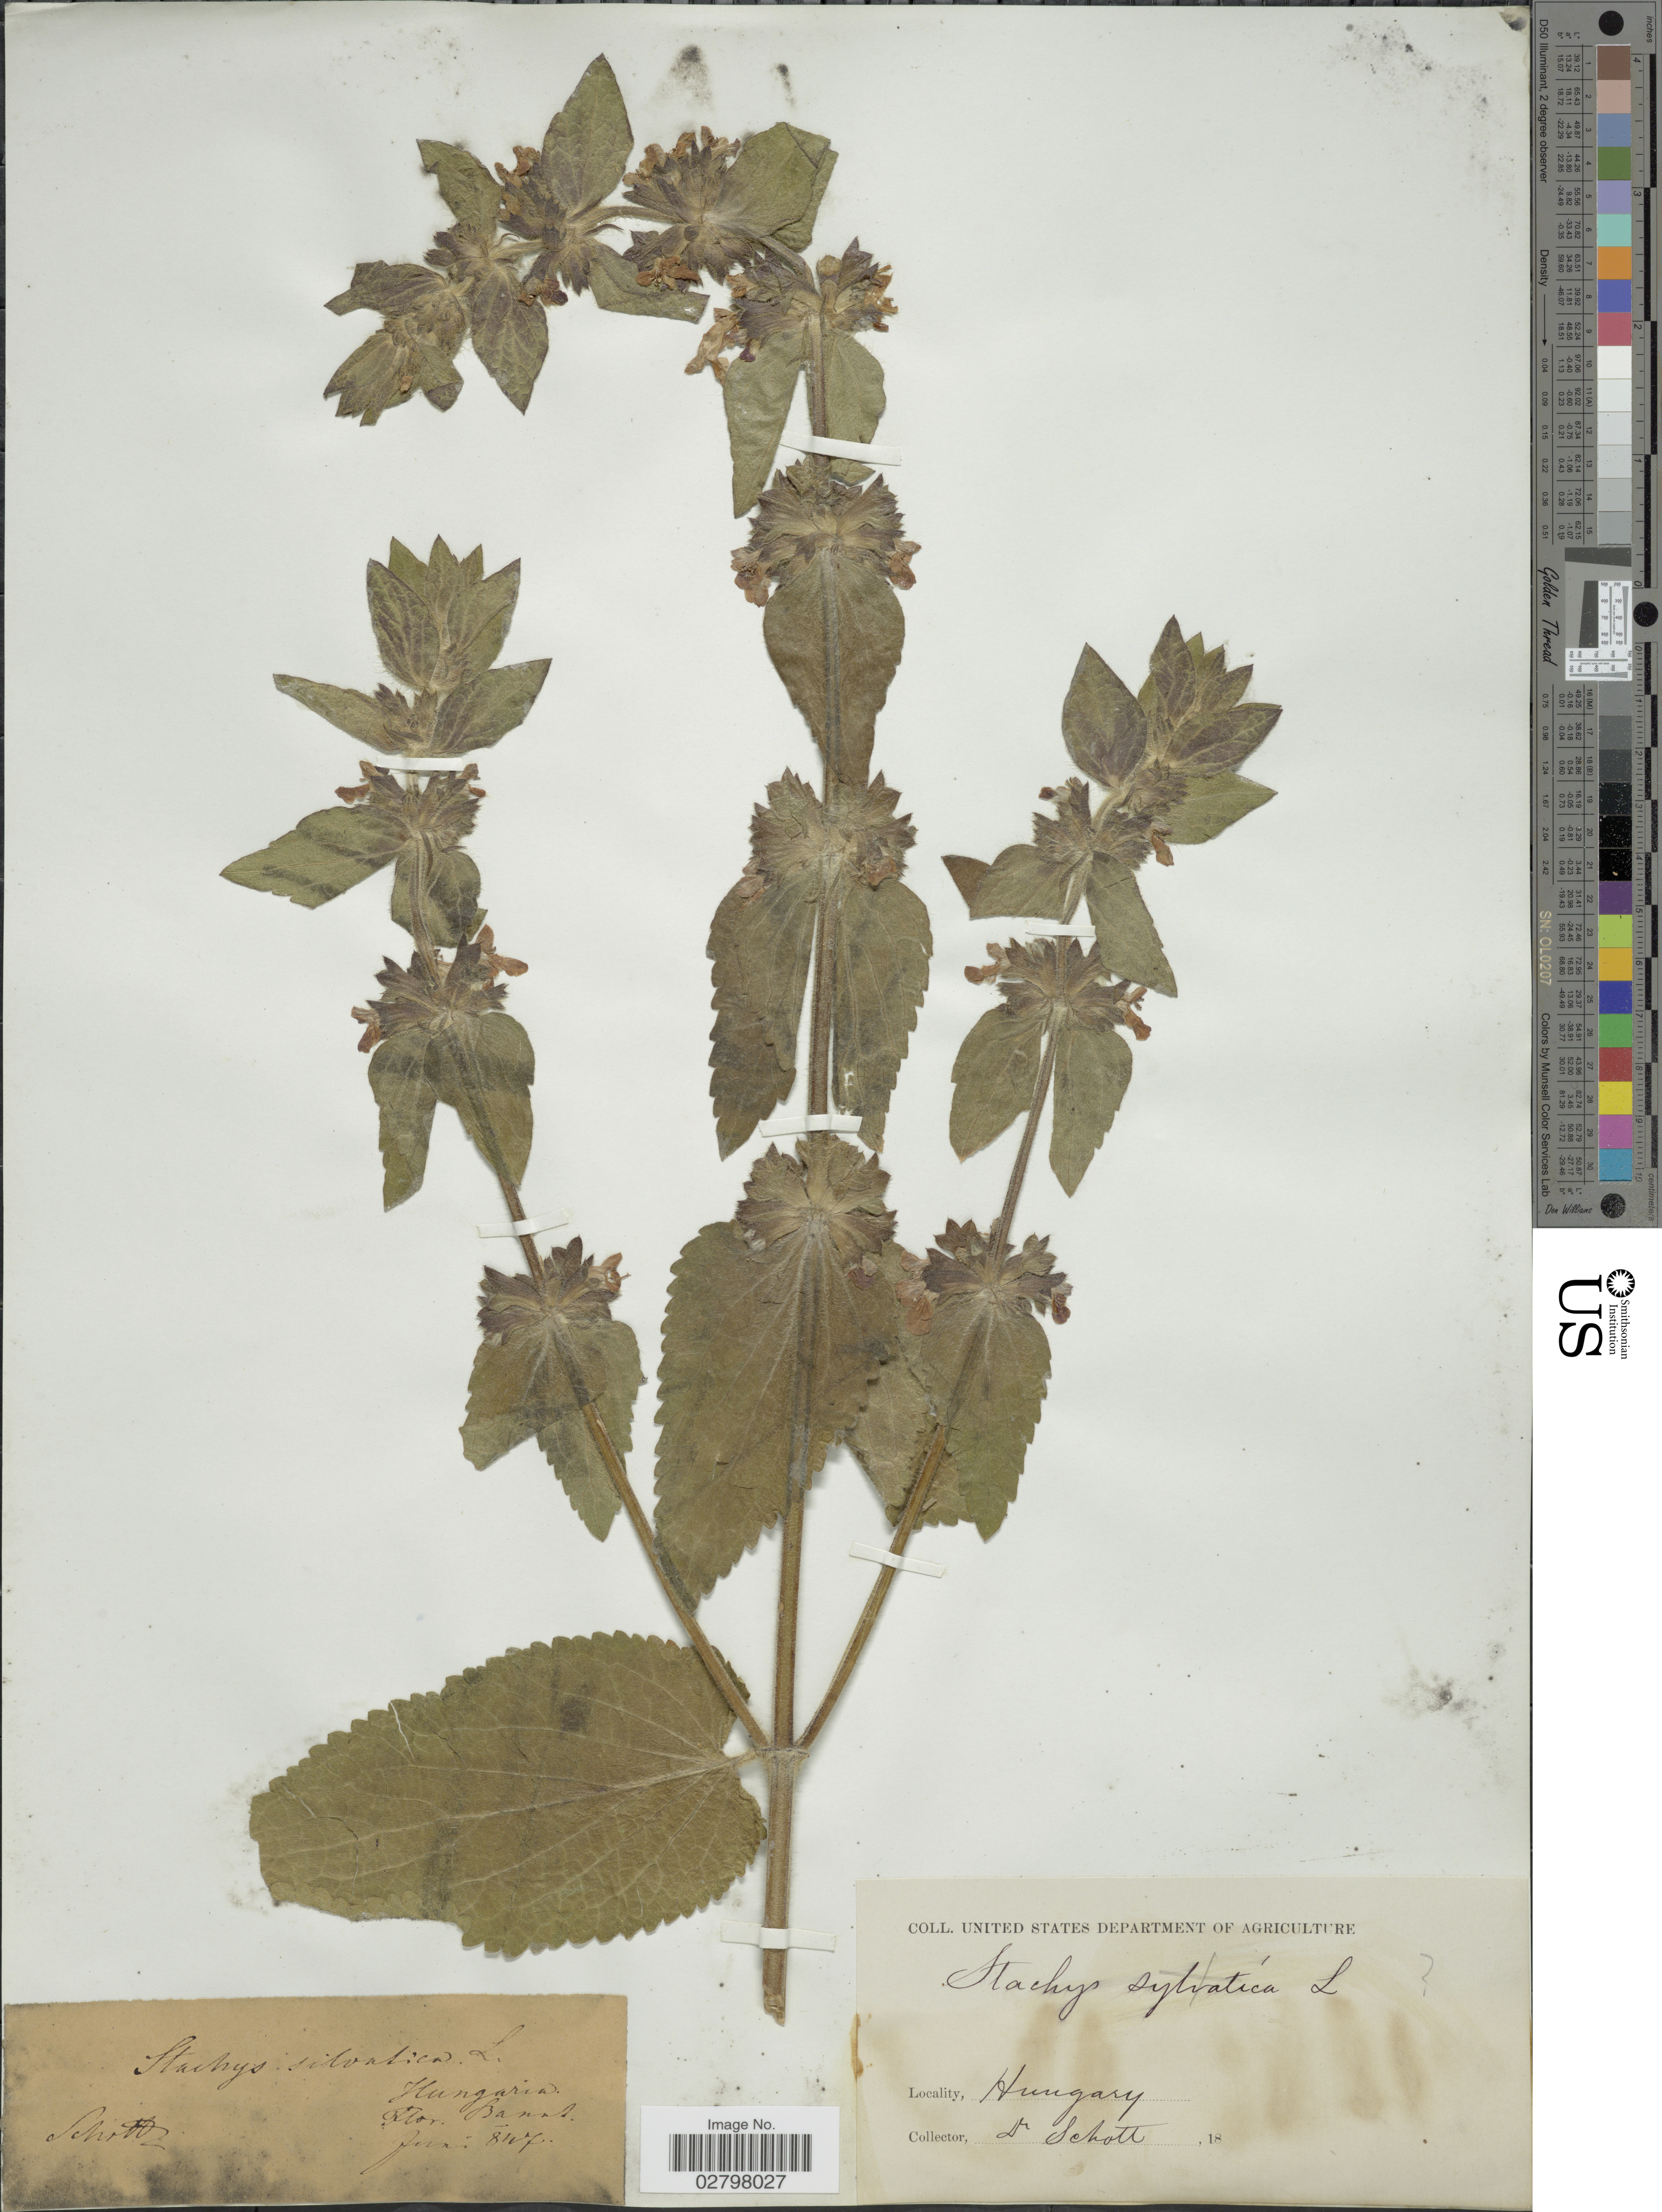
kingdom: Plantae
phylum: Tracheophyta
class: Magnoliopsida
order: Lamiales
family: Lamiaceae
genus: Stachys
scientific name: Stachys sylvatica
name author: L.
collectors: Schott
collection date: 1817-07-08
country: Hungary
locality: Banat.